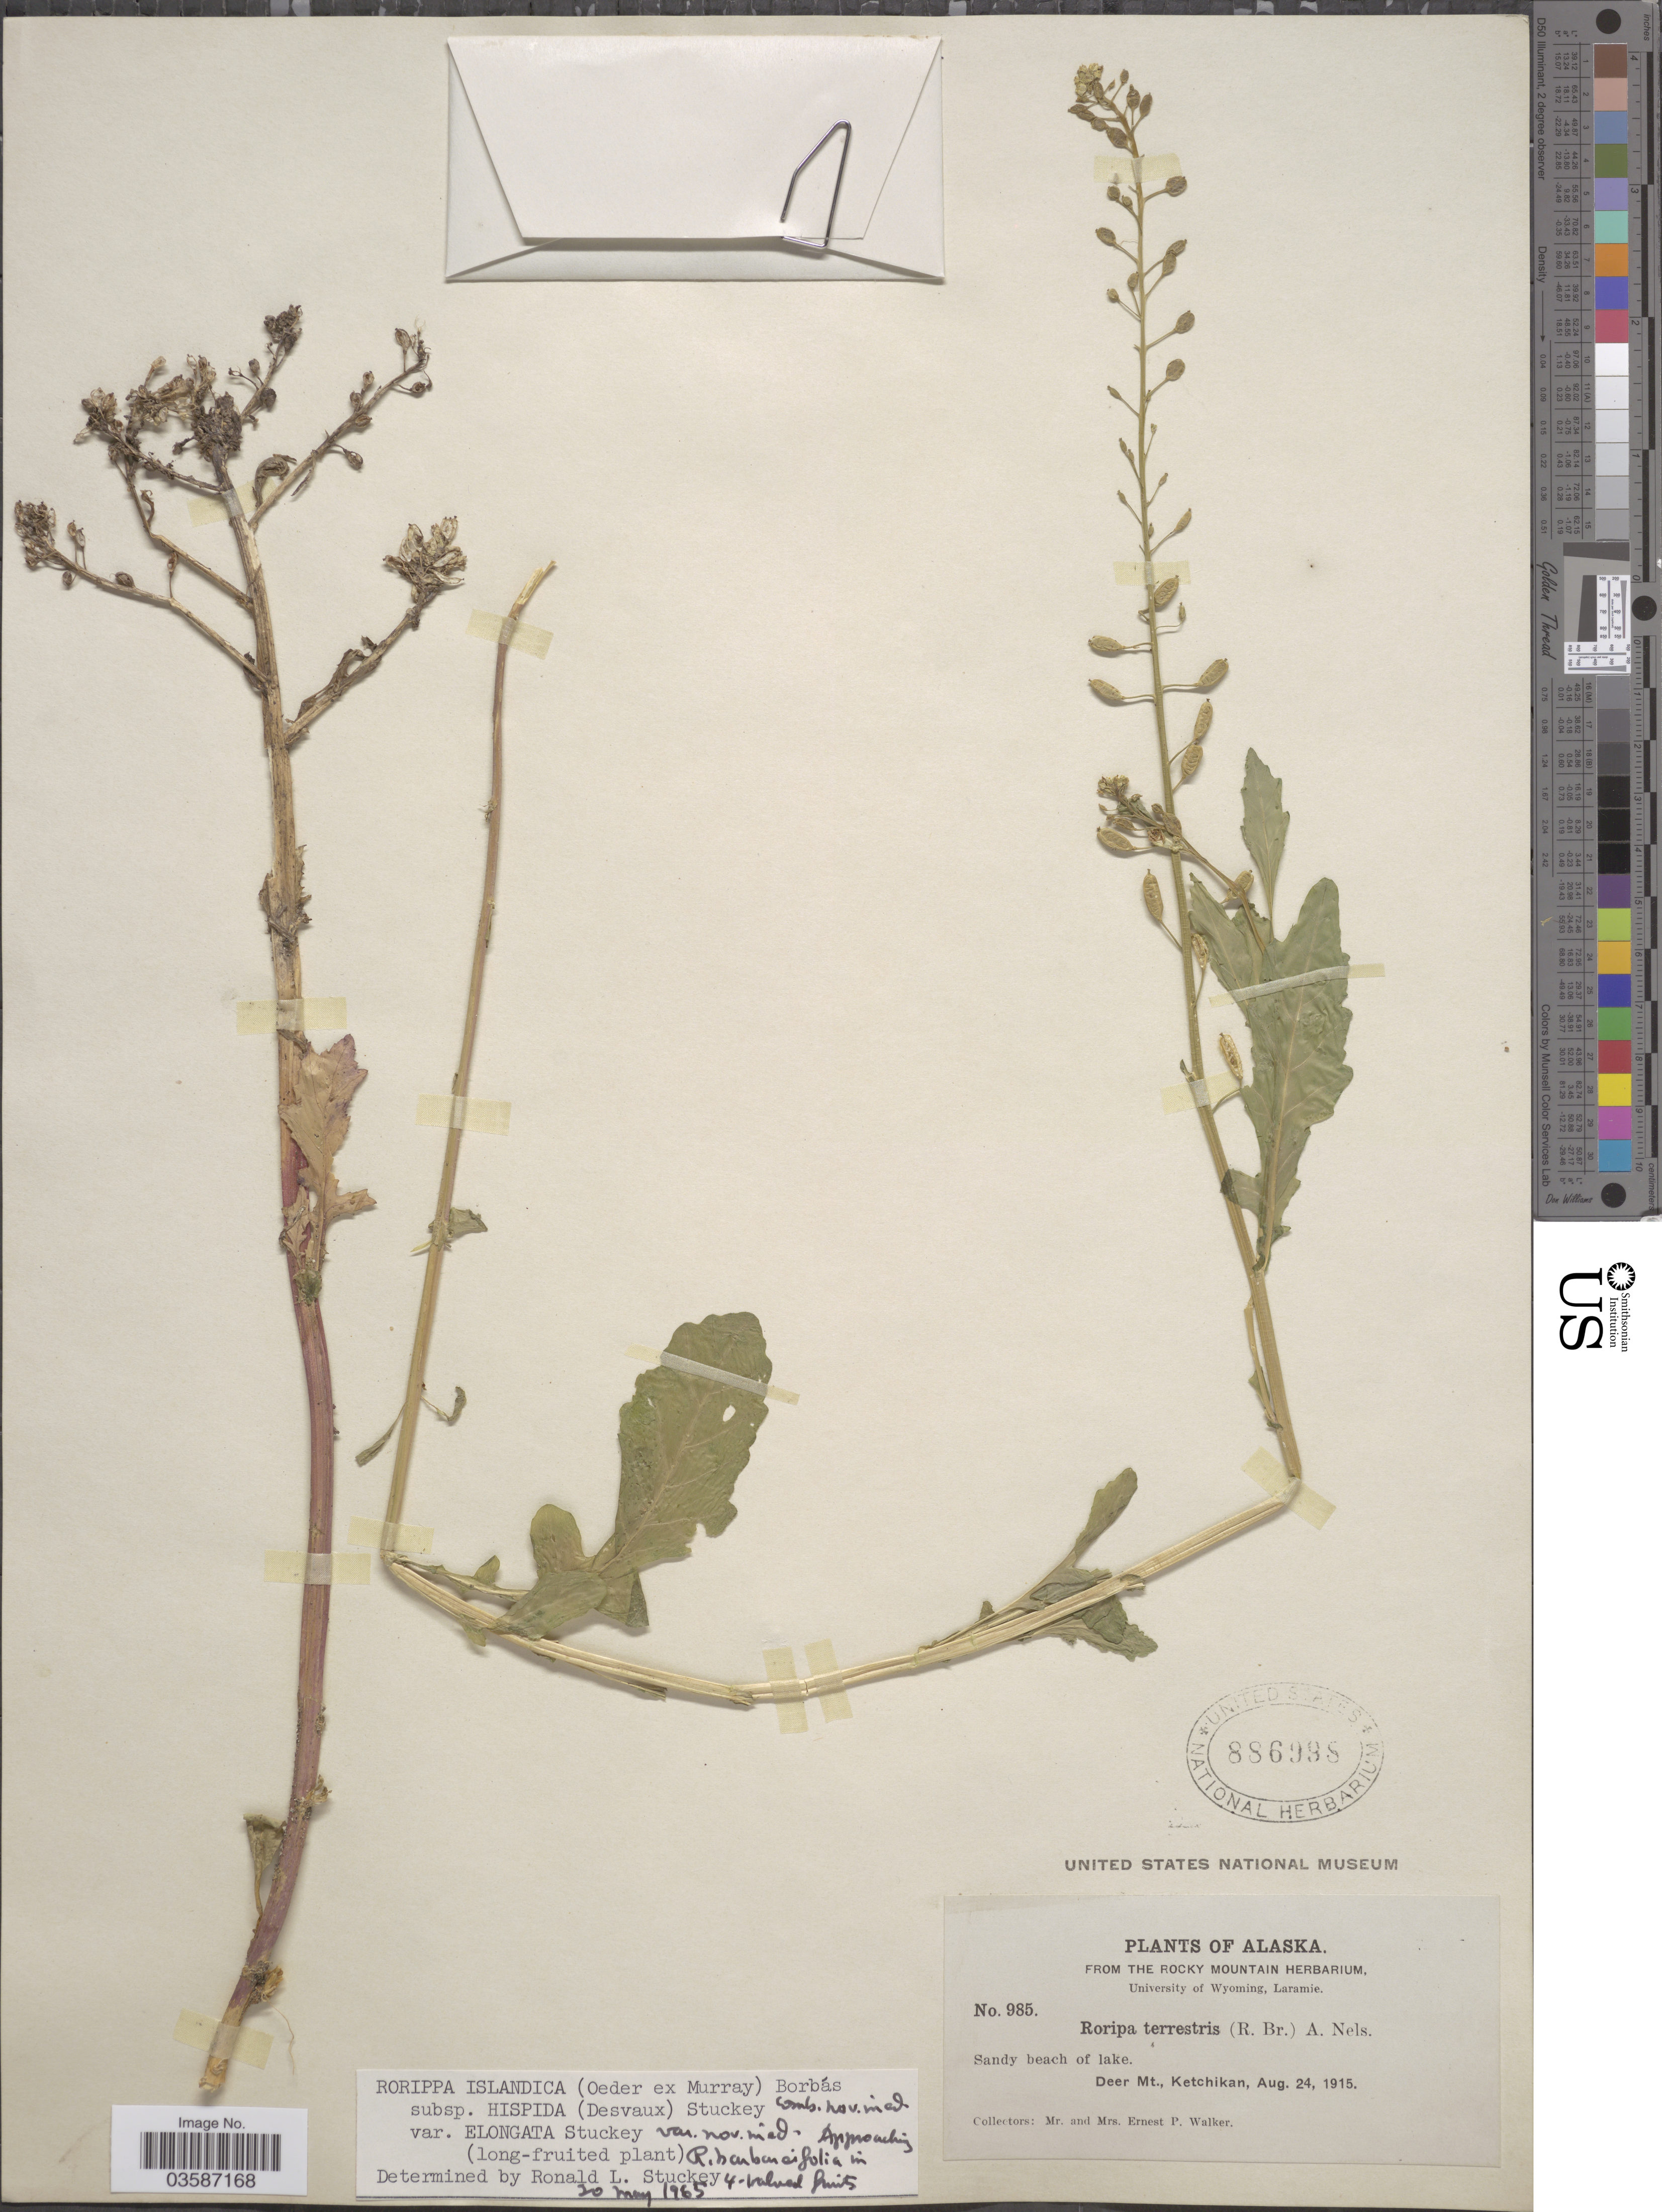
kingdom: Plantae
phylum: Tracheophyta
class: Magnoliopsida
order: Brassicales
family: Brassicaceae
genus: Rorippa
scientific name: Rorippa islandica var. elongata Stuckey var. nov. ined.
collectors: E. P. Walker & E. Walker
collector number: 985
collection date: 1915-08-24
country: United States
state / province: Alaska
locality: Sandy beach of lake. Deer Mt., Ketchikan.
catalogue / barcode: US 886998